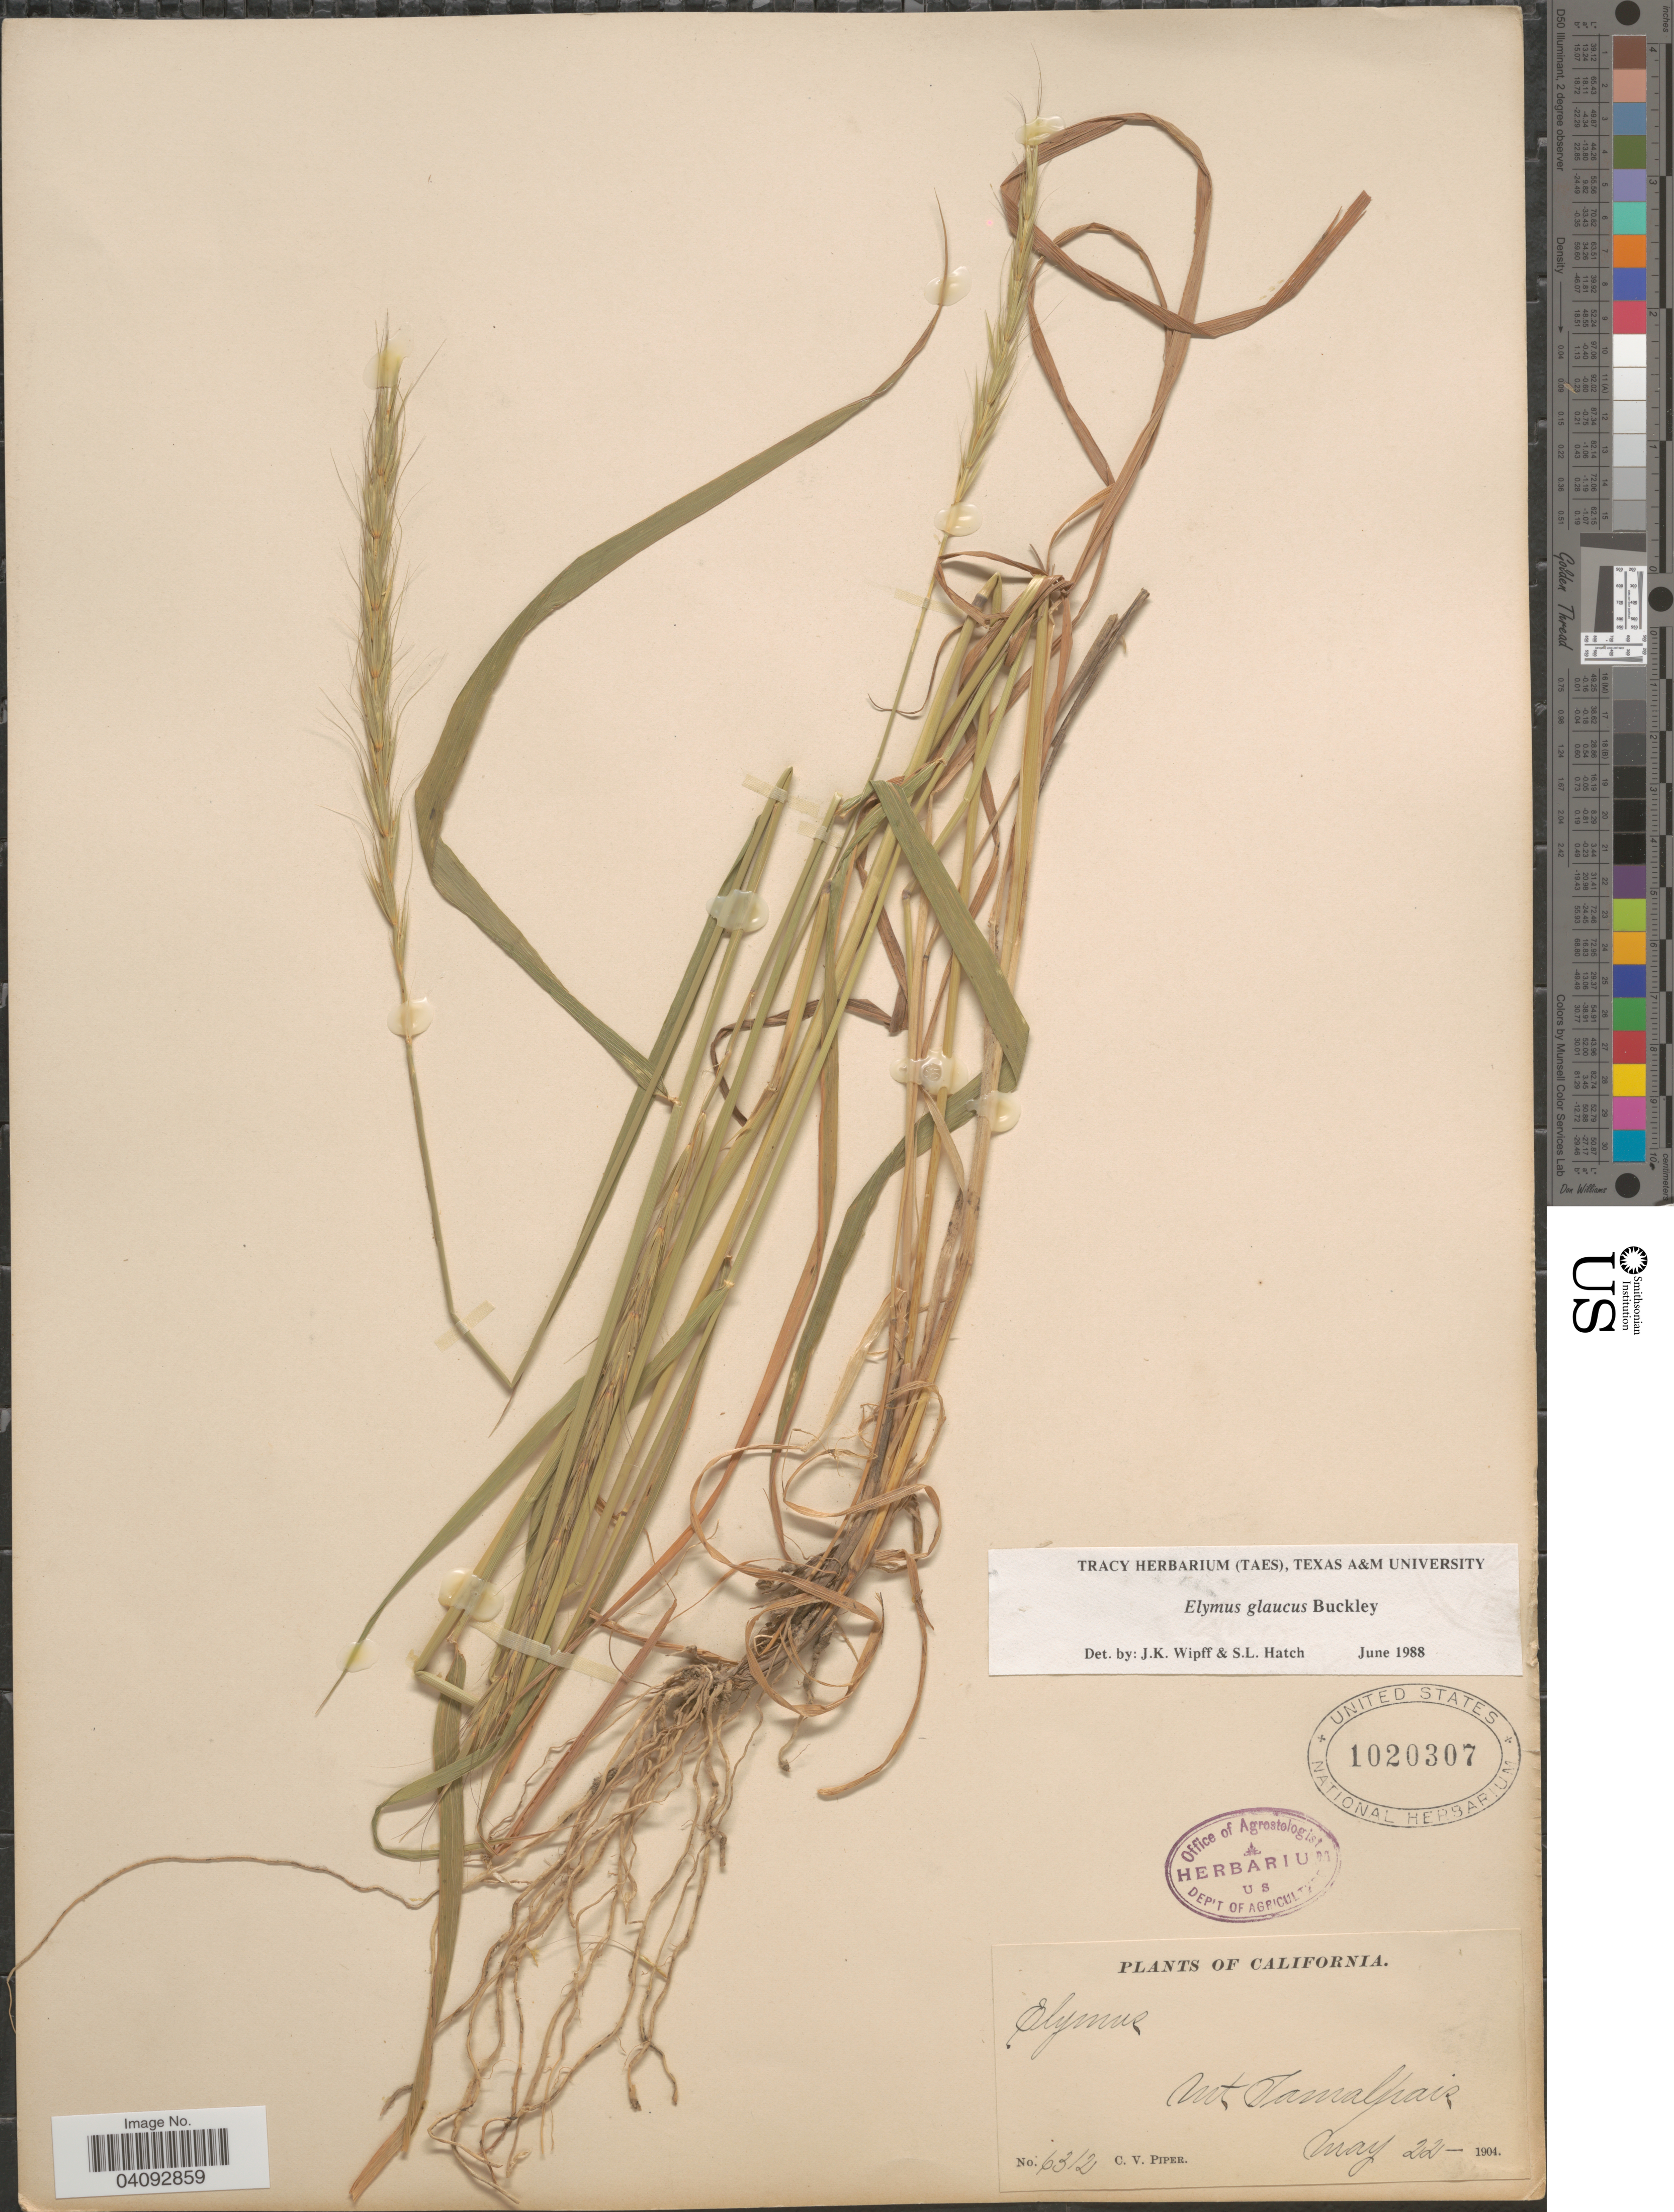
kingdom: Plantae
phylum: Tracheophyta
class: Liliopsida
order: Poales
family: Poaceae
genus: Elymus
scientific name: Elymus glaucus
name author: Buckley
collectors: C. V. Piper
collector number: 6312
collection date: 1904-05-22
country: United States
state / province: California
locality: Mt. Tamalpais.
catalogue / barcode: US 1020307